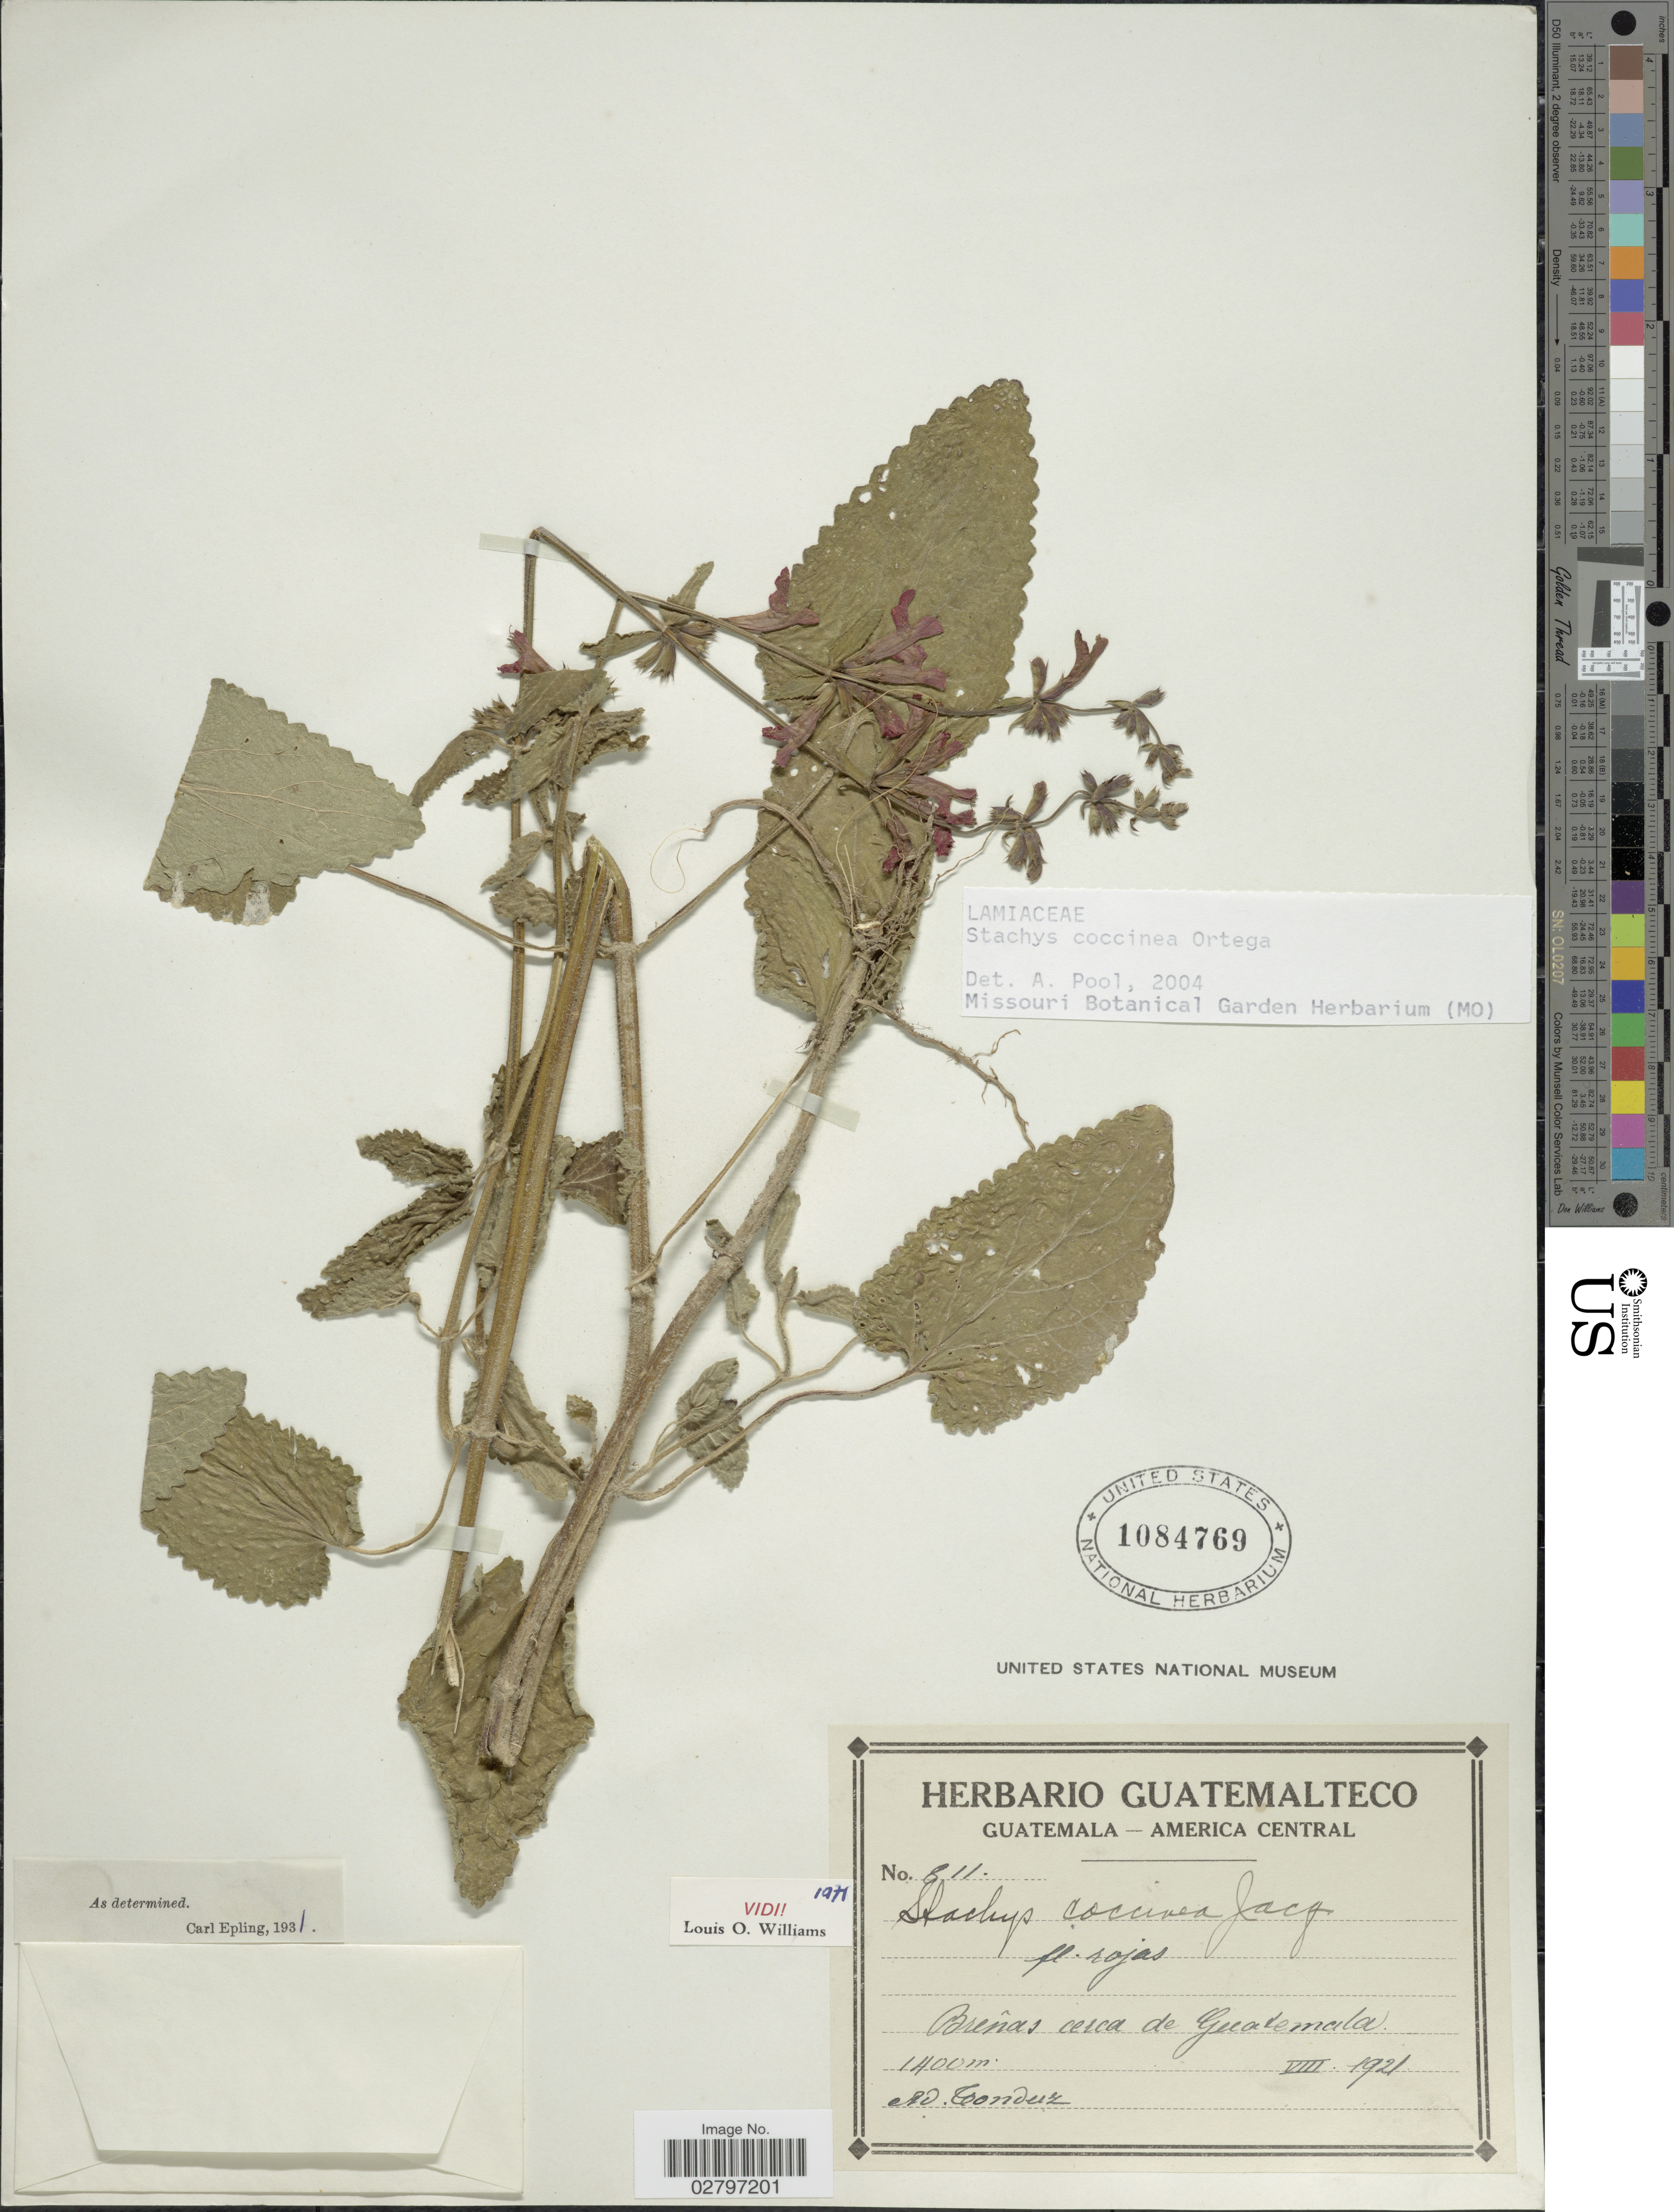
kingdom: Plantae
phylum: Tracheophyta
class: Magnoliopsida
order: Lamiales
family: Lamiaceae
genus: Stachys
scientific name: Stachys coccinea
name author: Ortega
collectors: A. Tonduz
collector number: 811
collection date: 1921-08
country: Guatemala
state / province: Guatemala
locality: Brenas cerca de Guatemala.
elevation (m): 1400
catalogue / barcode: US 1084769